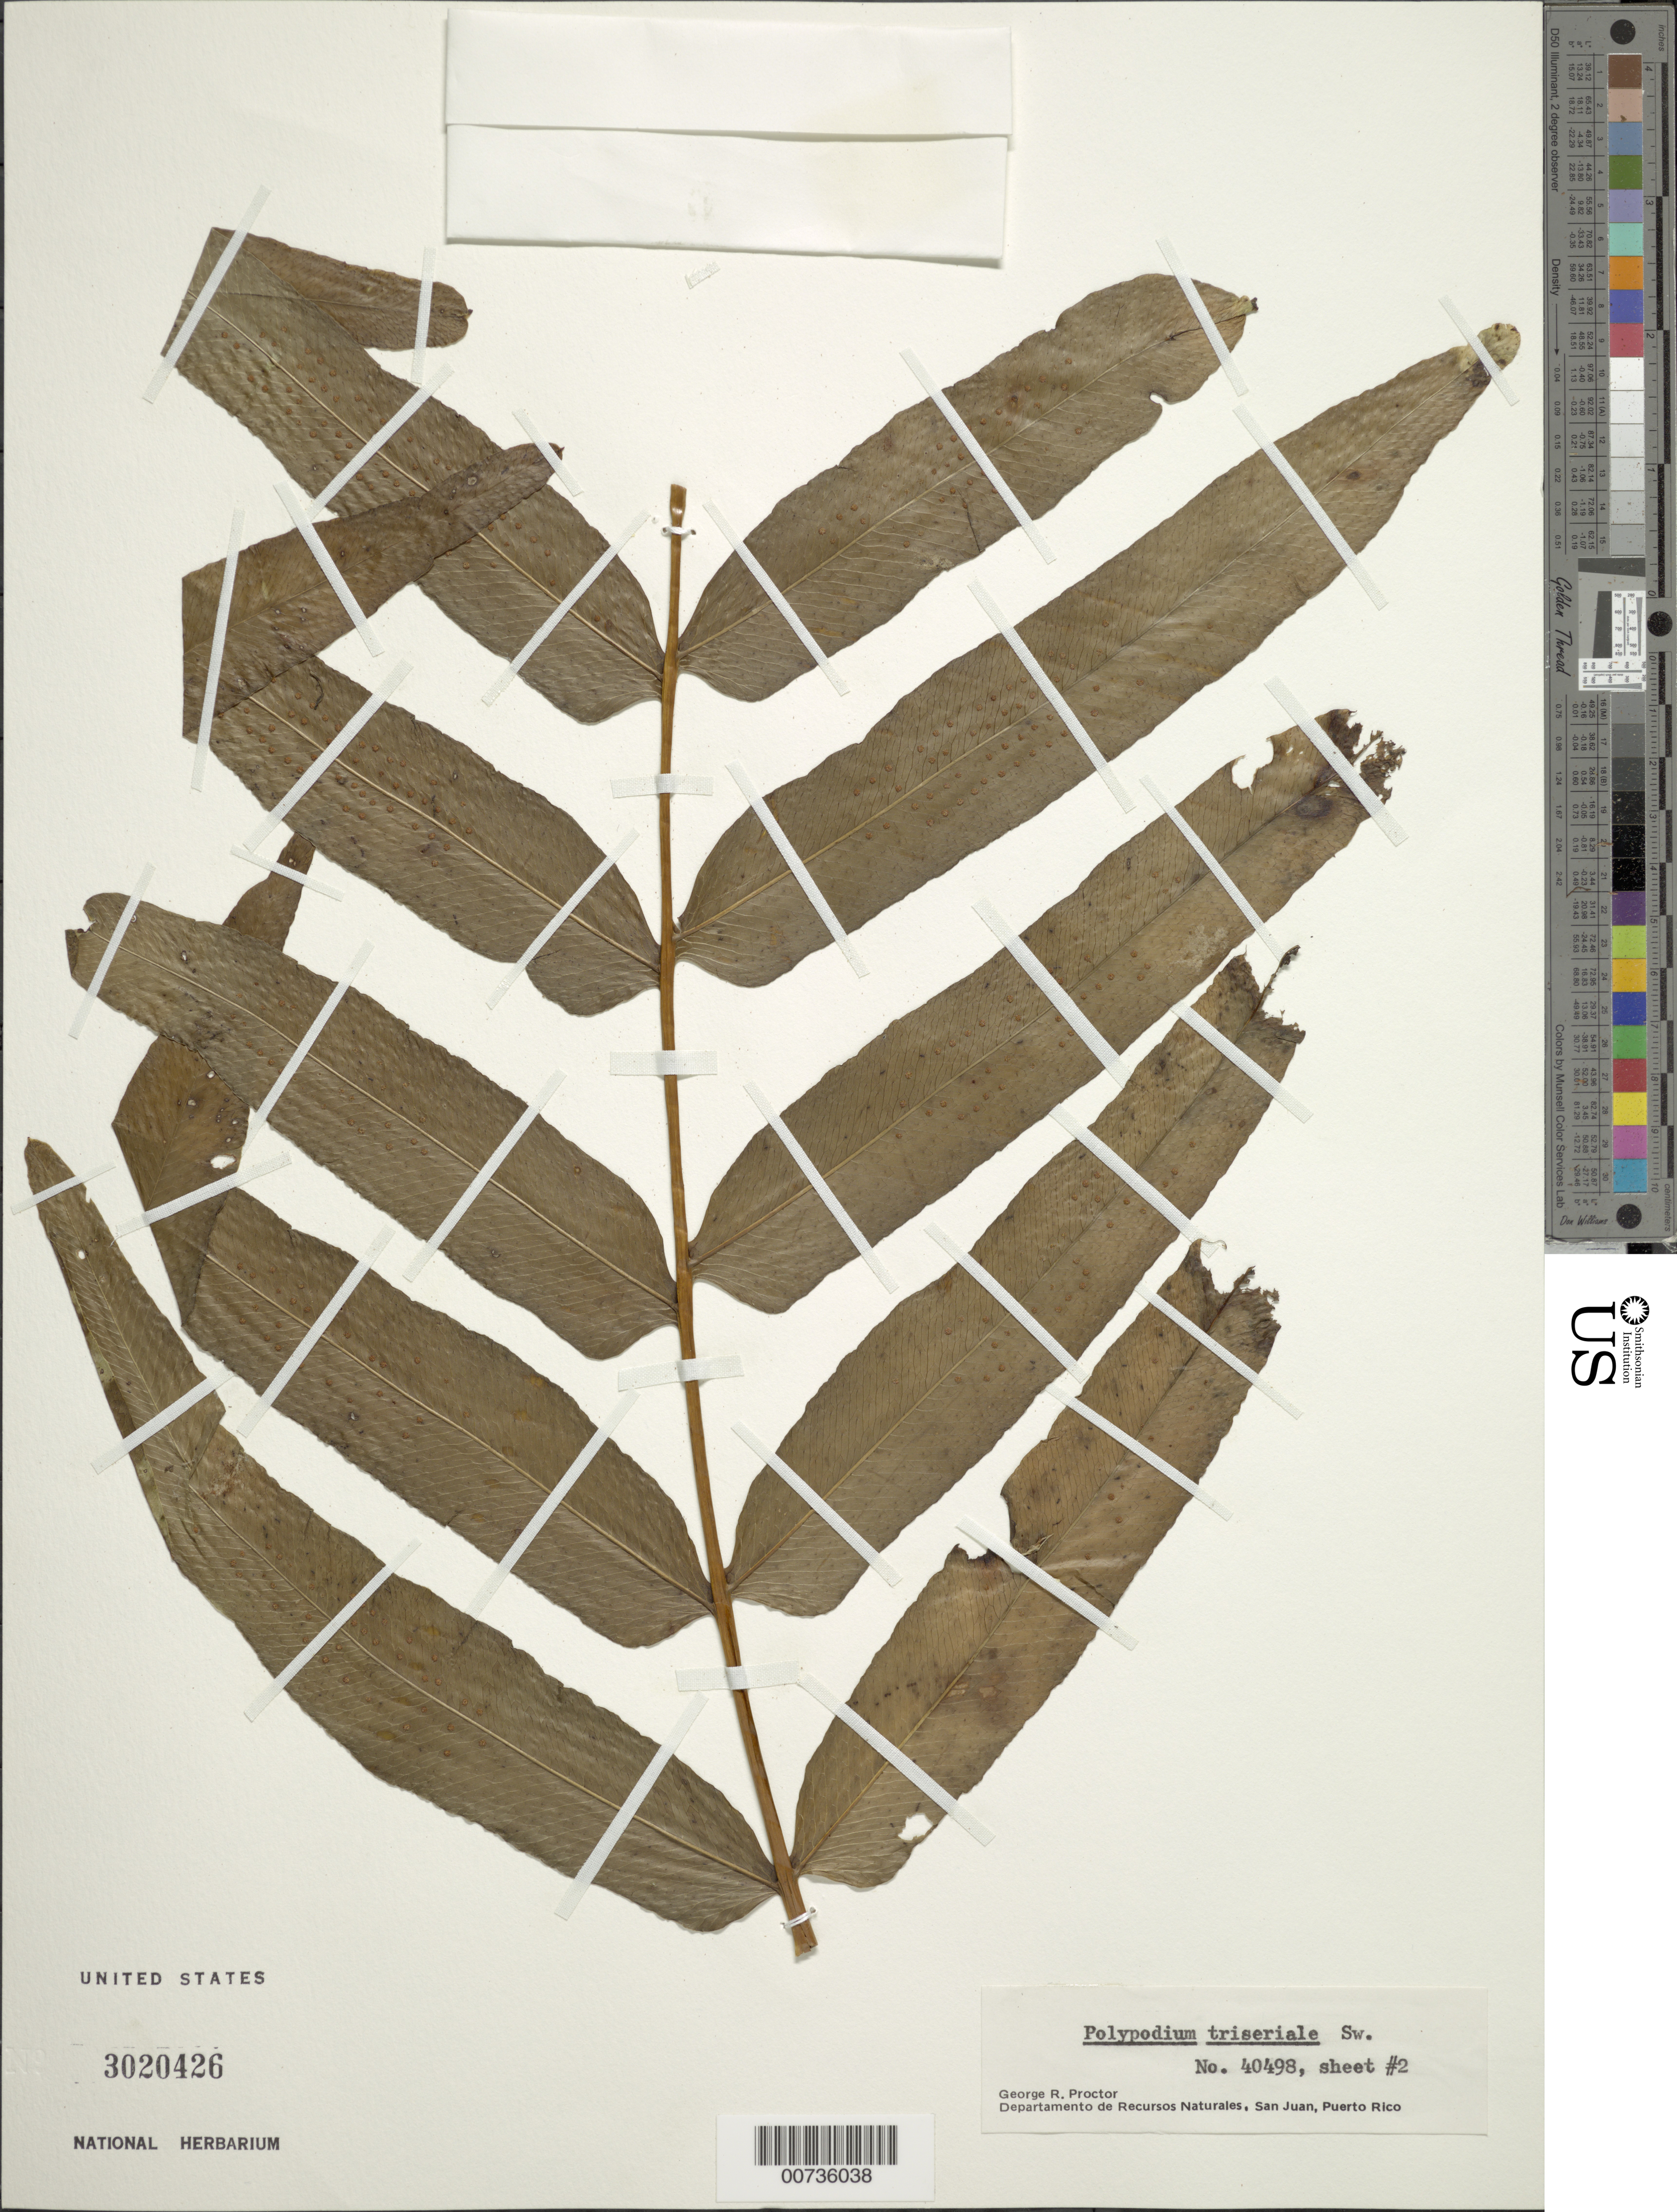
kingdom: Plantae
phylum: Tracheophyta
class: Polypodiopsida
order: Polypodiales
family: Polypodiaceae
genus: Serpocaulon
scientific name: Serpocaulon triseriale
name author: (Sw.) A.R. Sm.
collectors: G. R. Proctor & B. Pinto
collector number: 40498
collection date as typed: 24 Apr 1984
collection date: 1984-04-24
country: British Virgin Islands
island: Tortola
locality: Mt. Sage Natl. Park: upper slopes of Mt. Sage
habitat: Primary forest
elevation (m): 488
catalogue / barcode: US 3020426